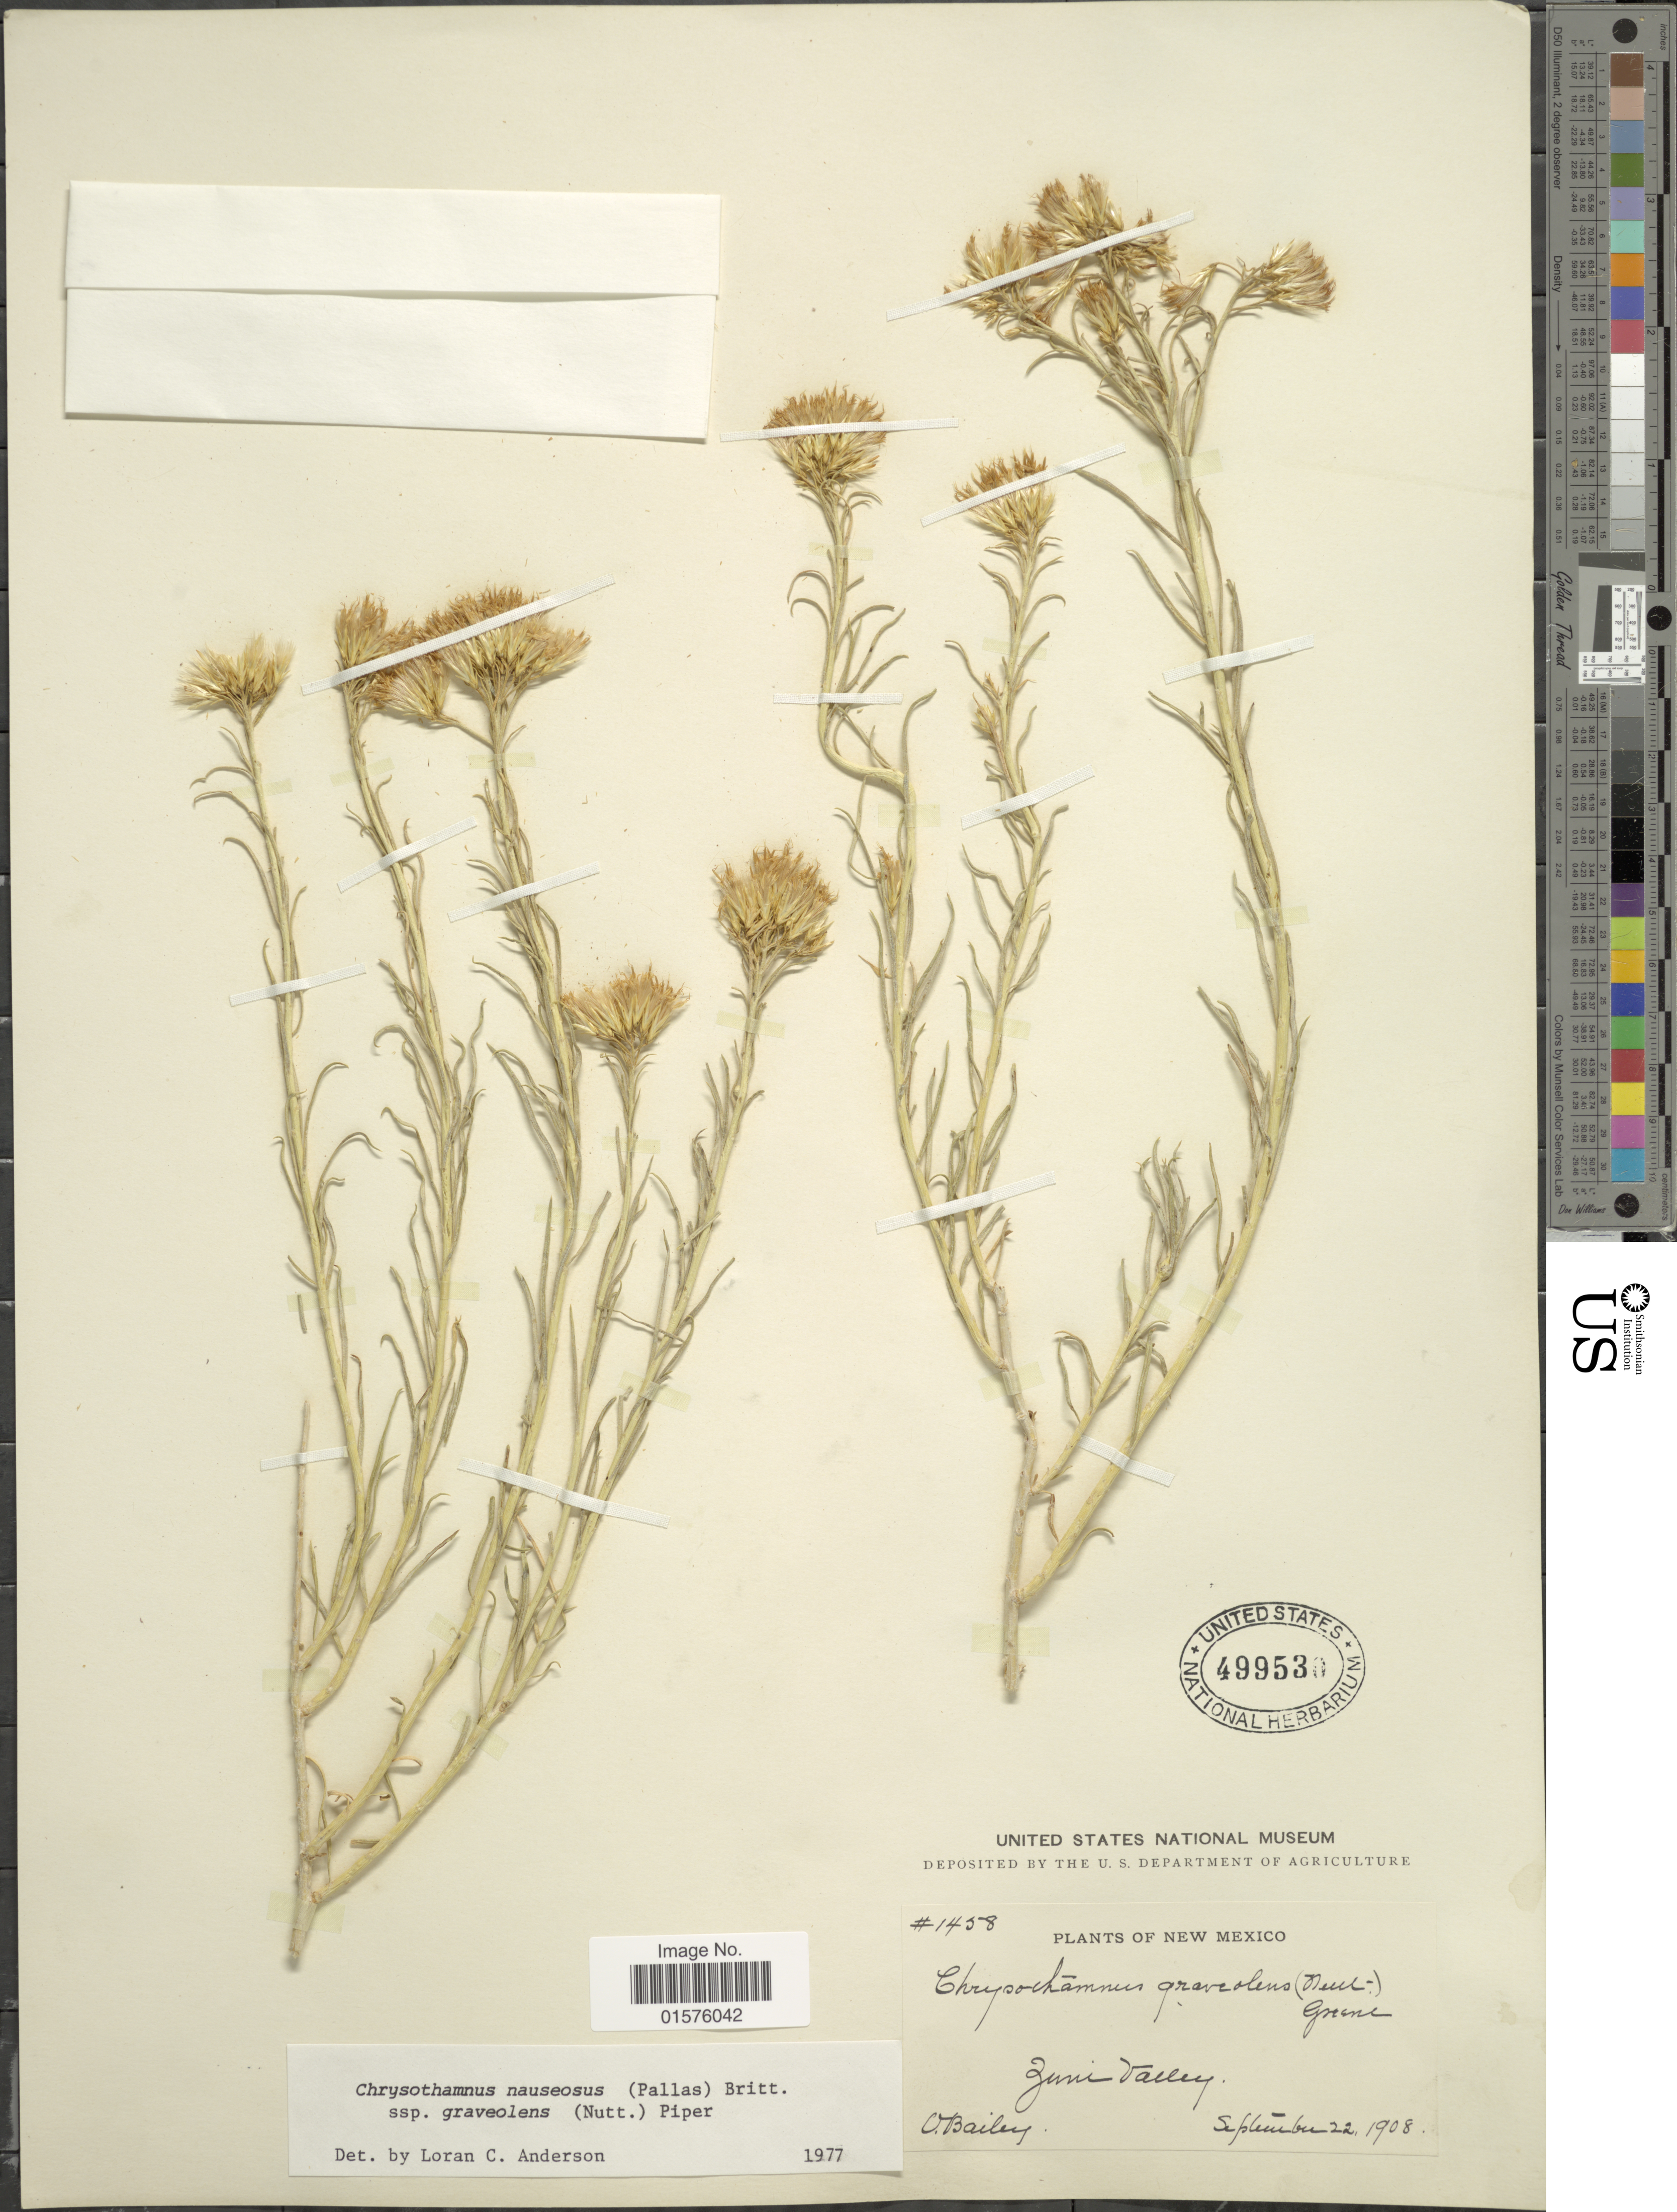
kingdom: Plantae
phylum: Tracheophyta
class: Magnoliopsida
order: Asterales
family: Asteraceae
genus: Ericameria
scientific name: Ericameria nauseosa var. graveolens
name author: (Nutt.) Reveal & Schuyler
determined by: Urbatsch, Lowell E., Curator (LSU), Louisiana State University (UNITED STATES)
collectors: V. Bailey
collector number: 1458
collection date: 1908-09-22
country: United States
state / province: New Mexico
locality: Zuni Valley.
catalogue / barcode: US 499530